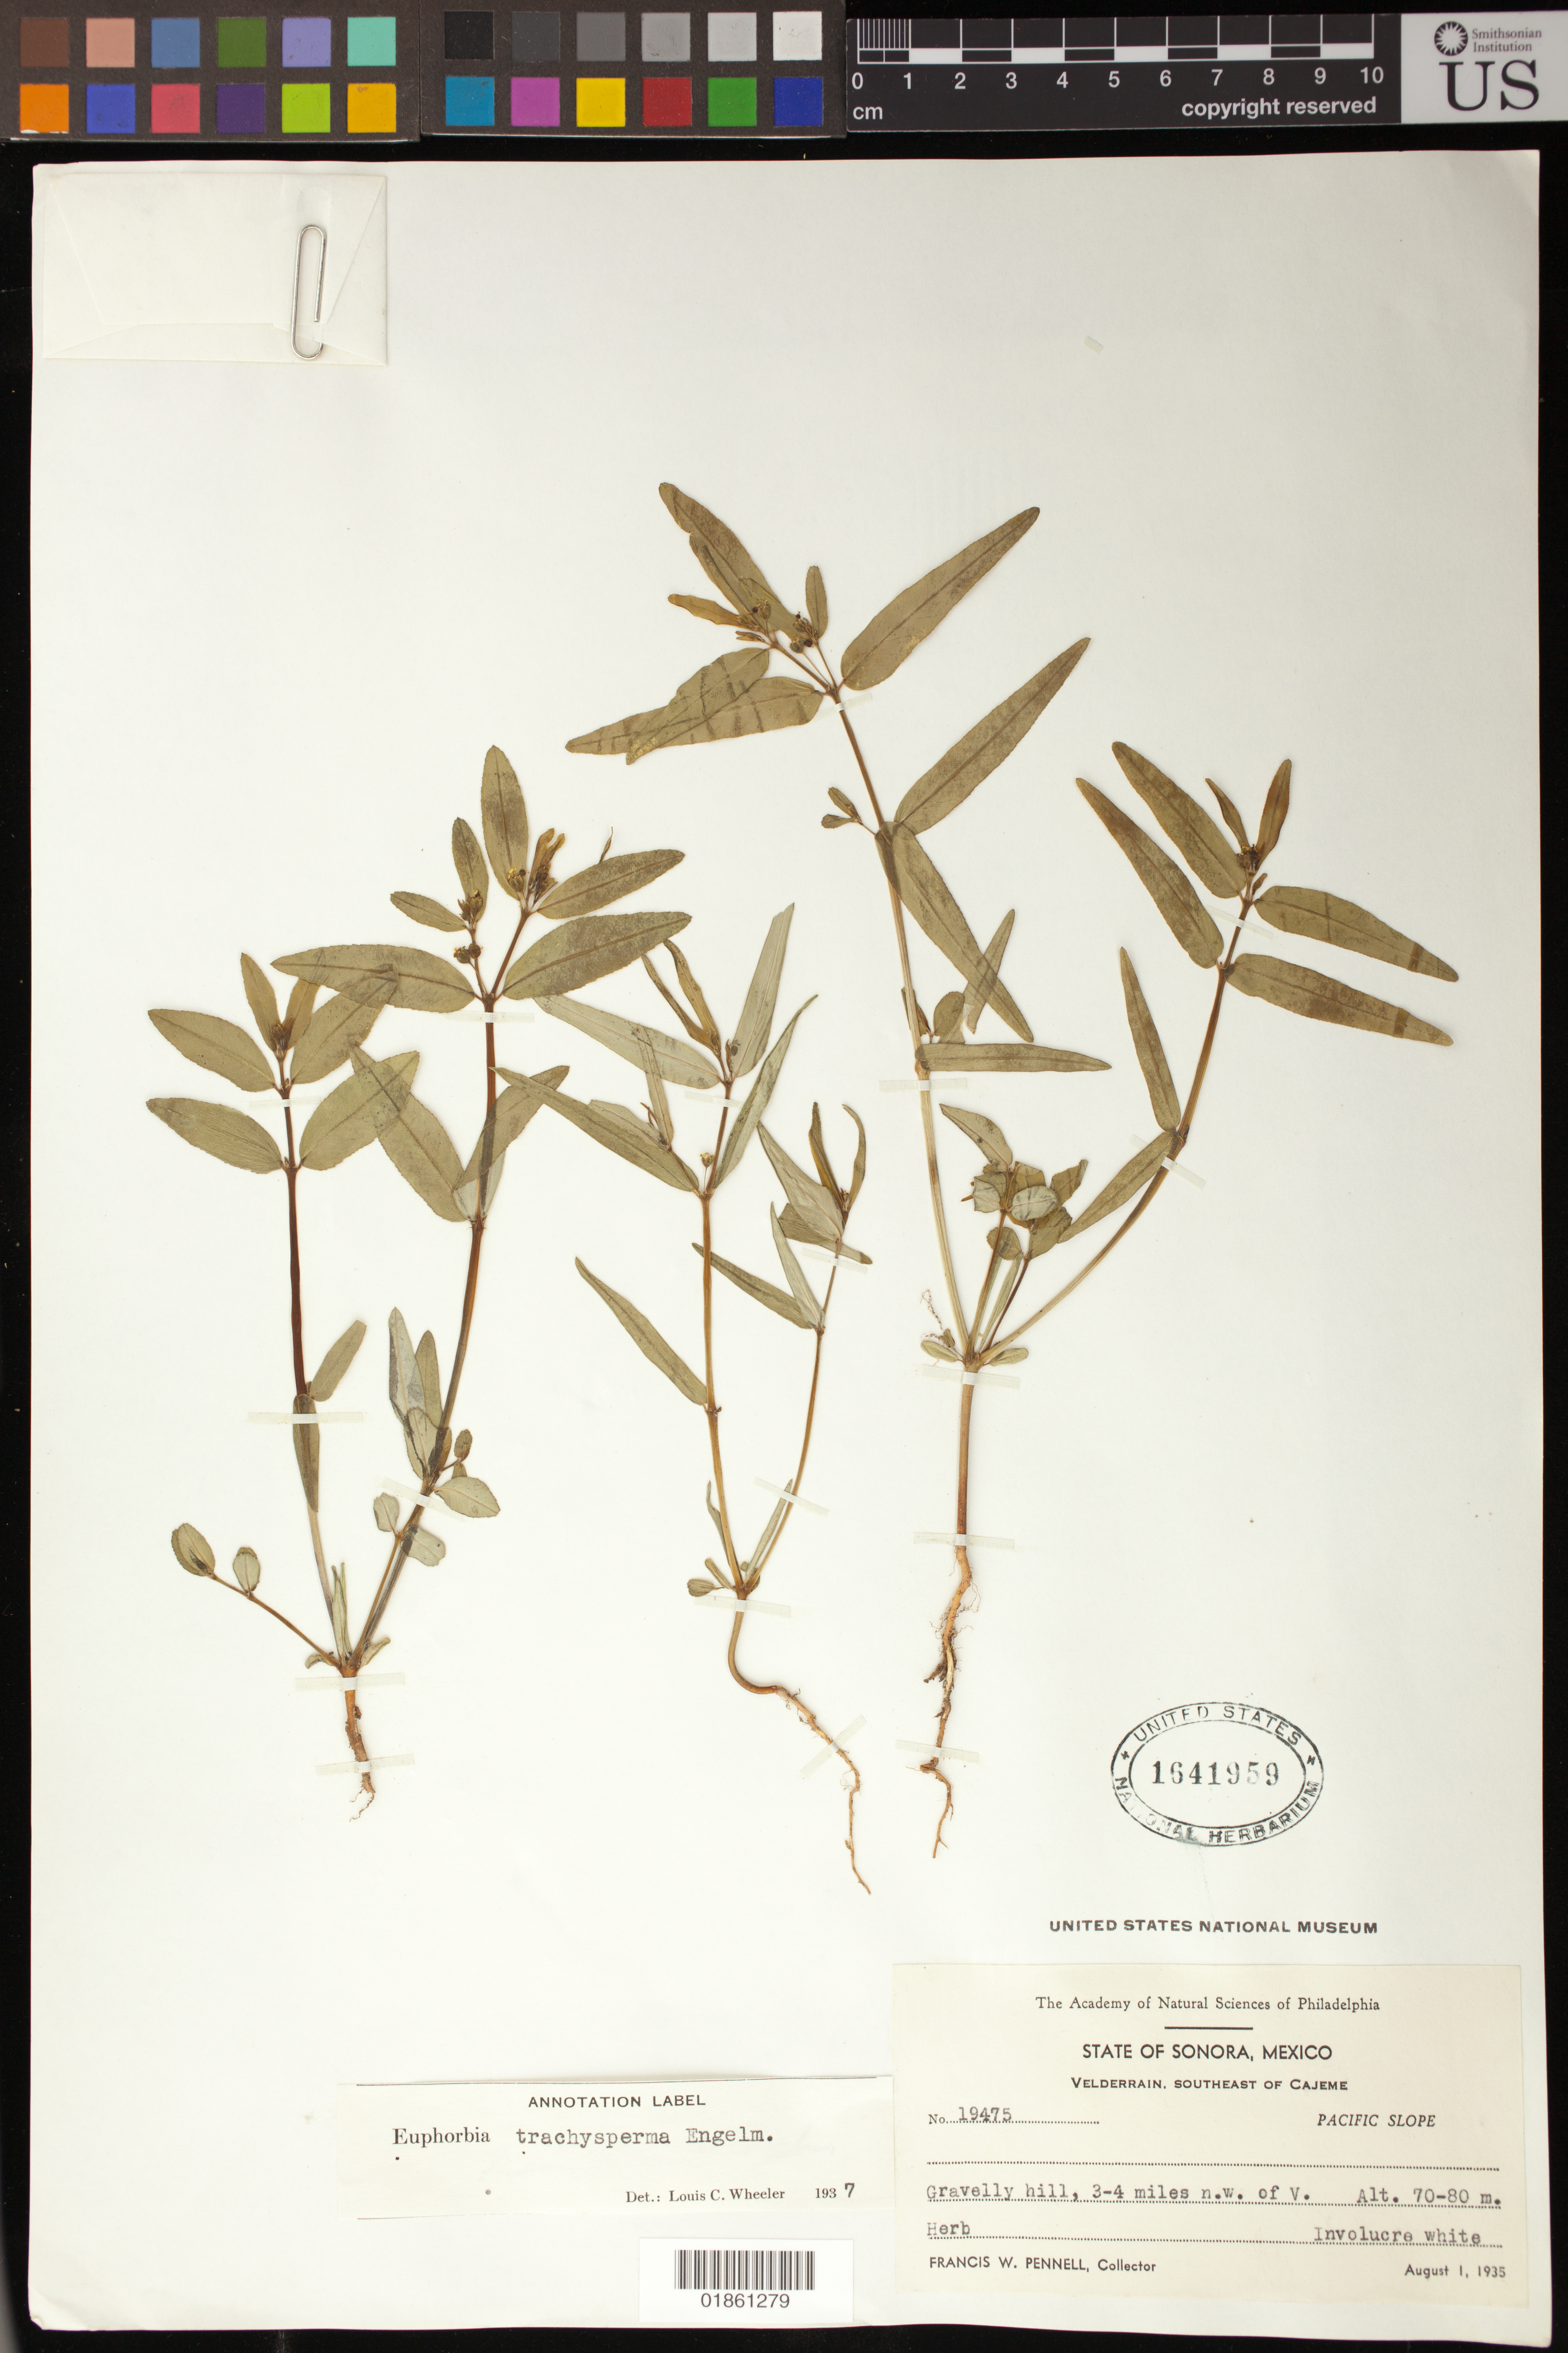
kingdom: Plantae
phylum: Tracheophyta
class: Magnoliopsida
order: Malpighiales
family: Euphorbiaceae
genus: Euphorbia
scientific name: Euphorbia trachysperma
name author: Engelm. in Emory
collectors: F. W. Pennell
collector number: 19475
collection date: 1935-08-01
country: Mexico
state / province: Sonora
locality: Velderrain, southeast of Cajeme; ; Gravelly hill, 3-4 miles n.w. of V.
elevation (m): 70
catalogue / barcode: US 1641959